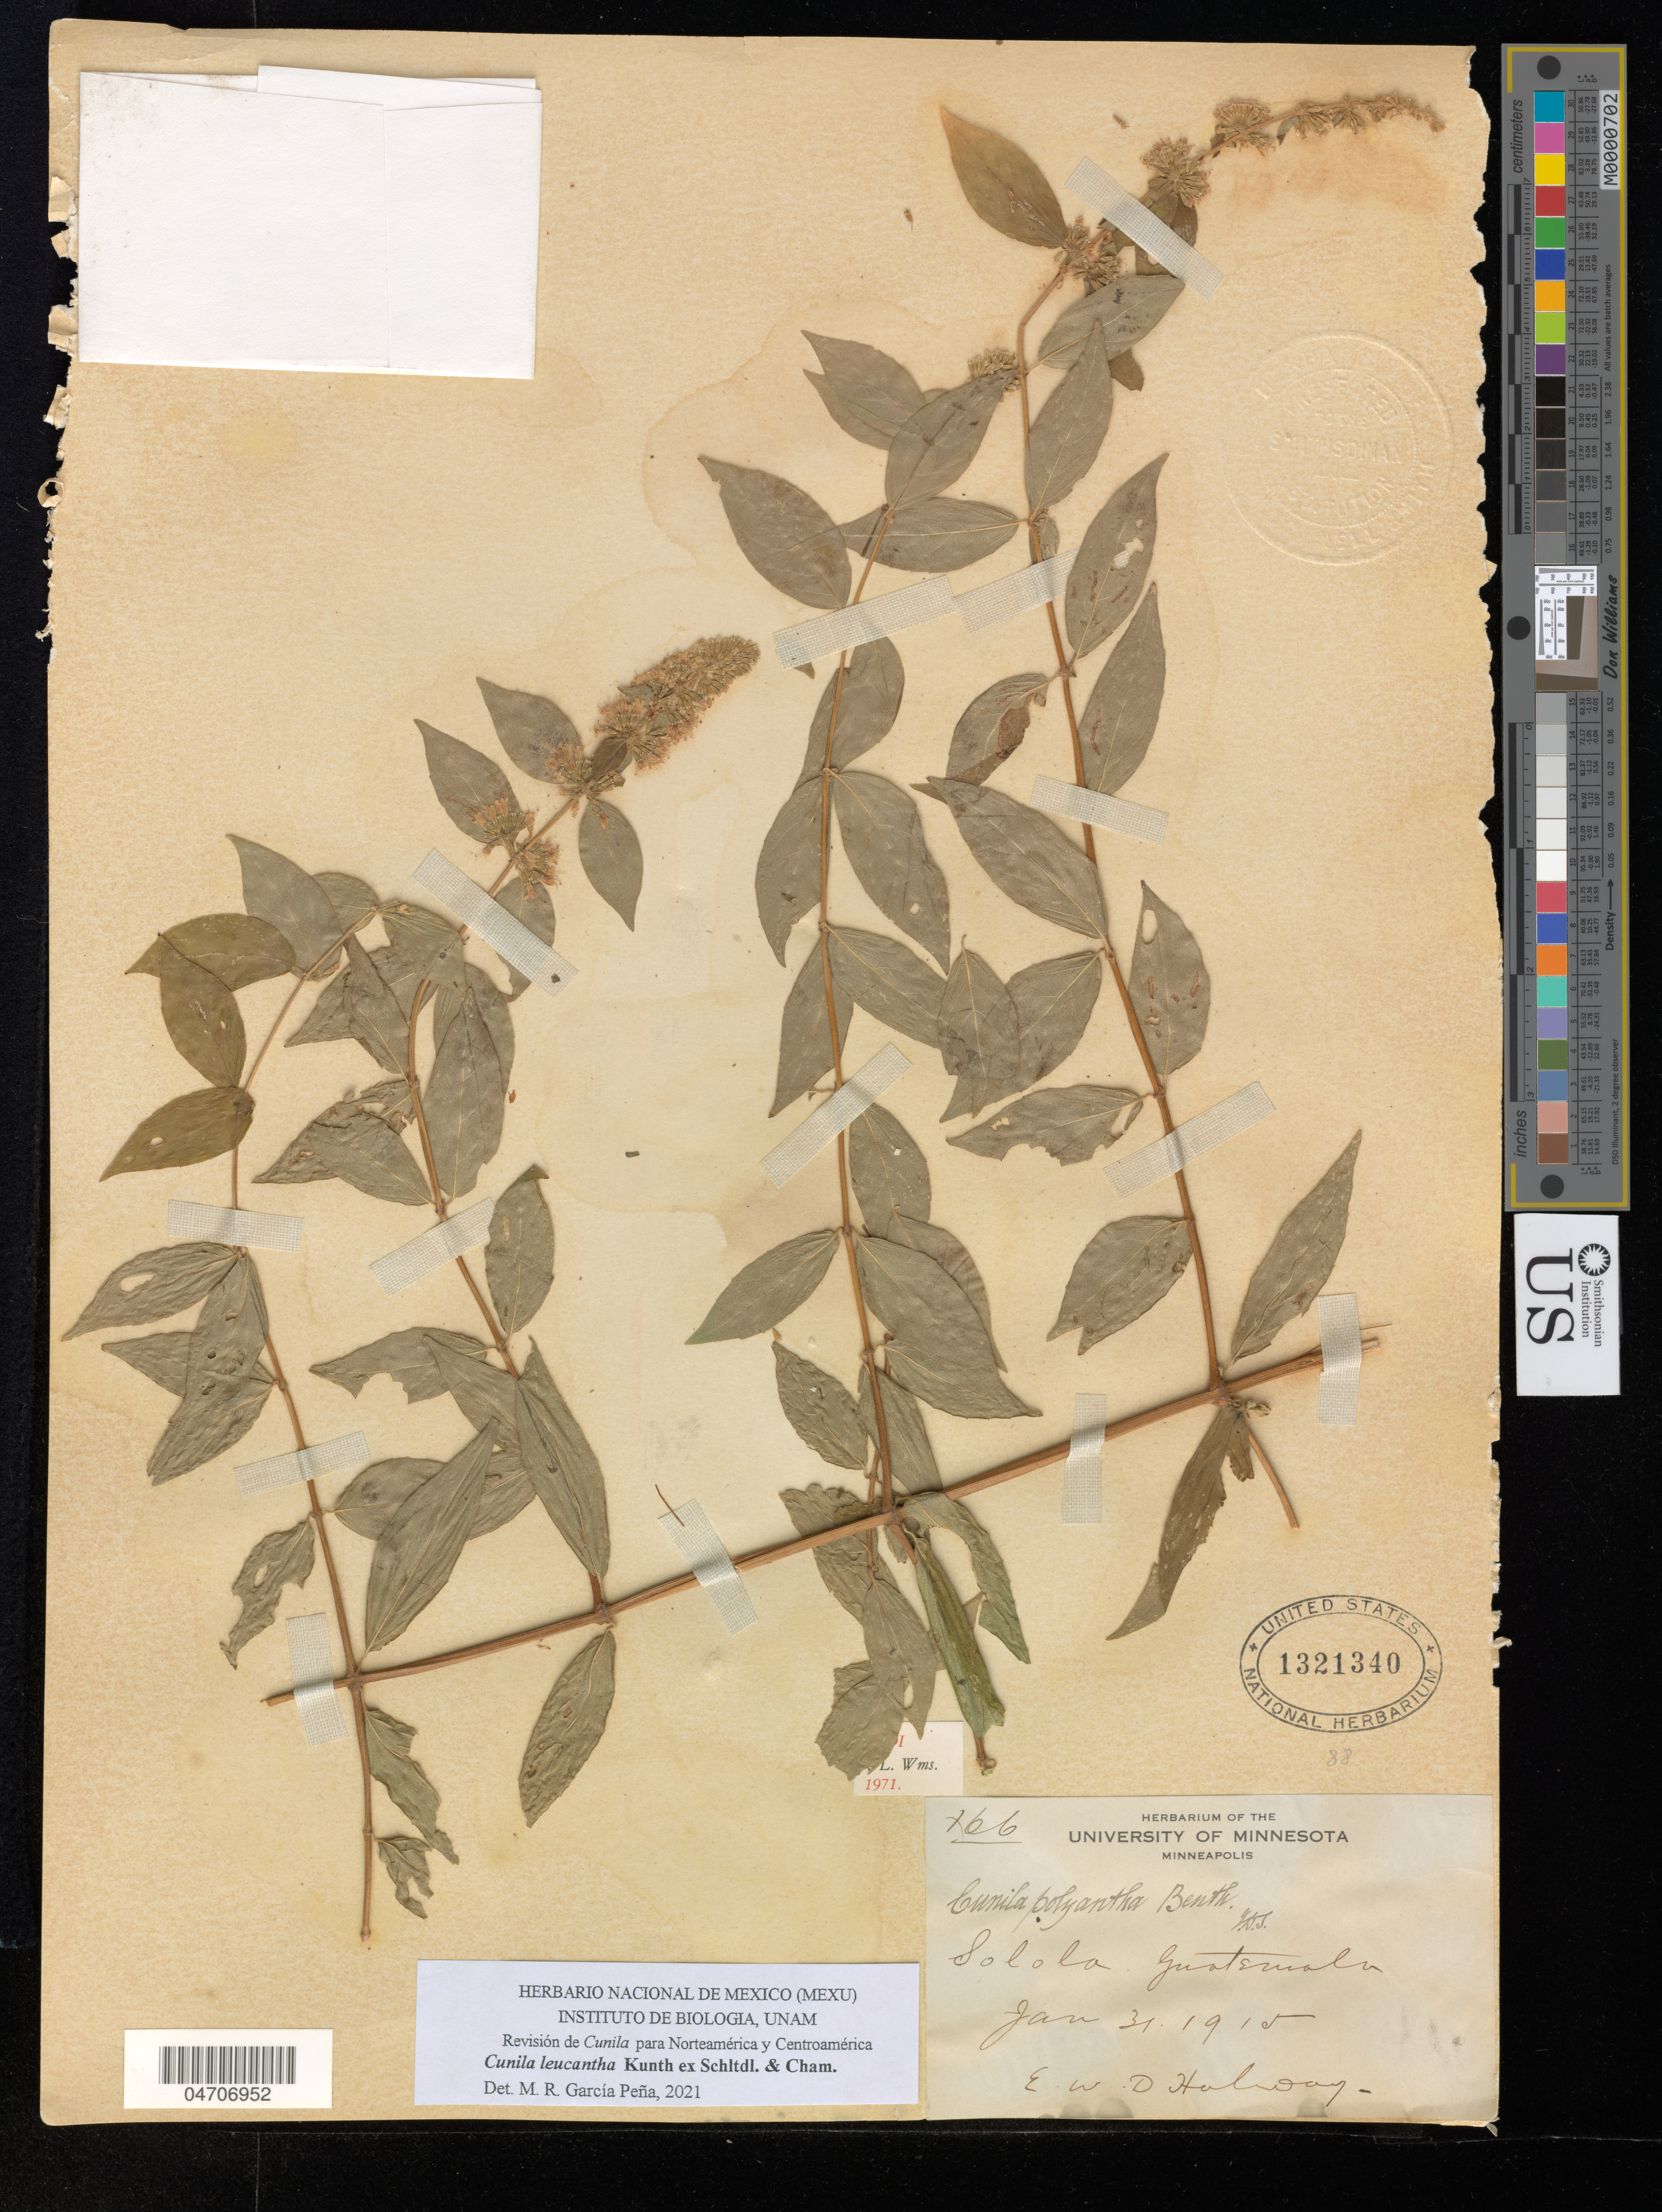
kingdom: Plantae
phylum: Tracheophyta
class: Magnoliopsida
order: Lamiales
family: Lamiaceae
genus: Cunila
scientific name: Cunila leucantha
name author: Kunth ex Schltdl. & Cham.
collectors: E. Holway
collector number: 166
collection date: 1915-01-31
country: Guatemala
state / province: Solola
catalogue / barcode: US 1321340